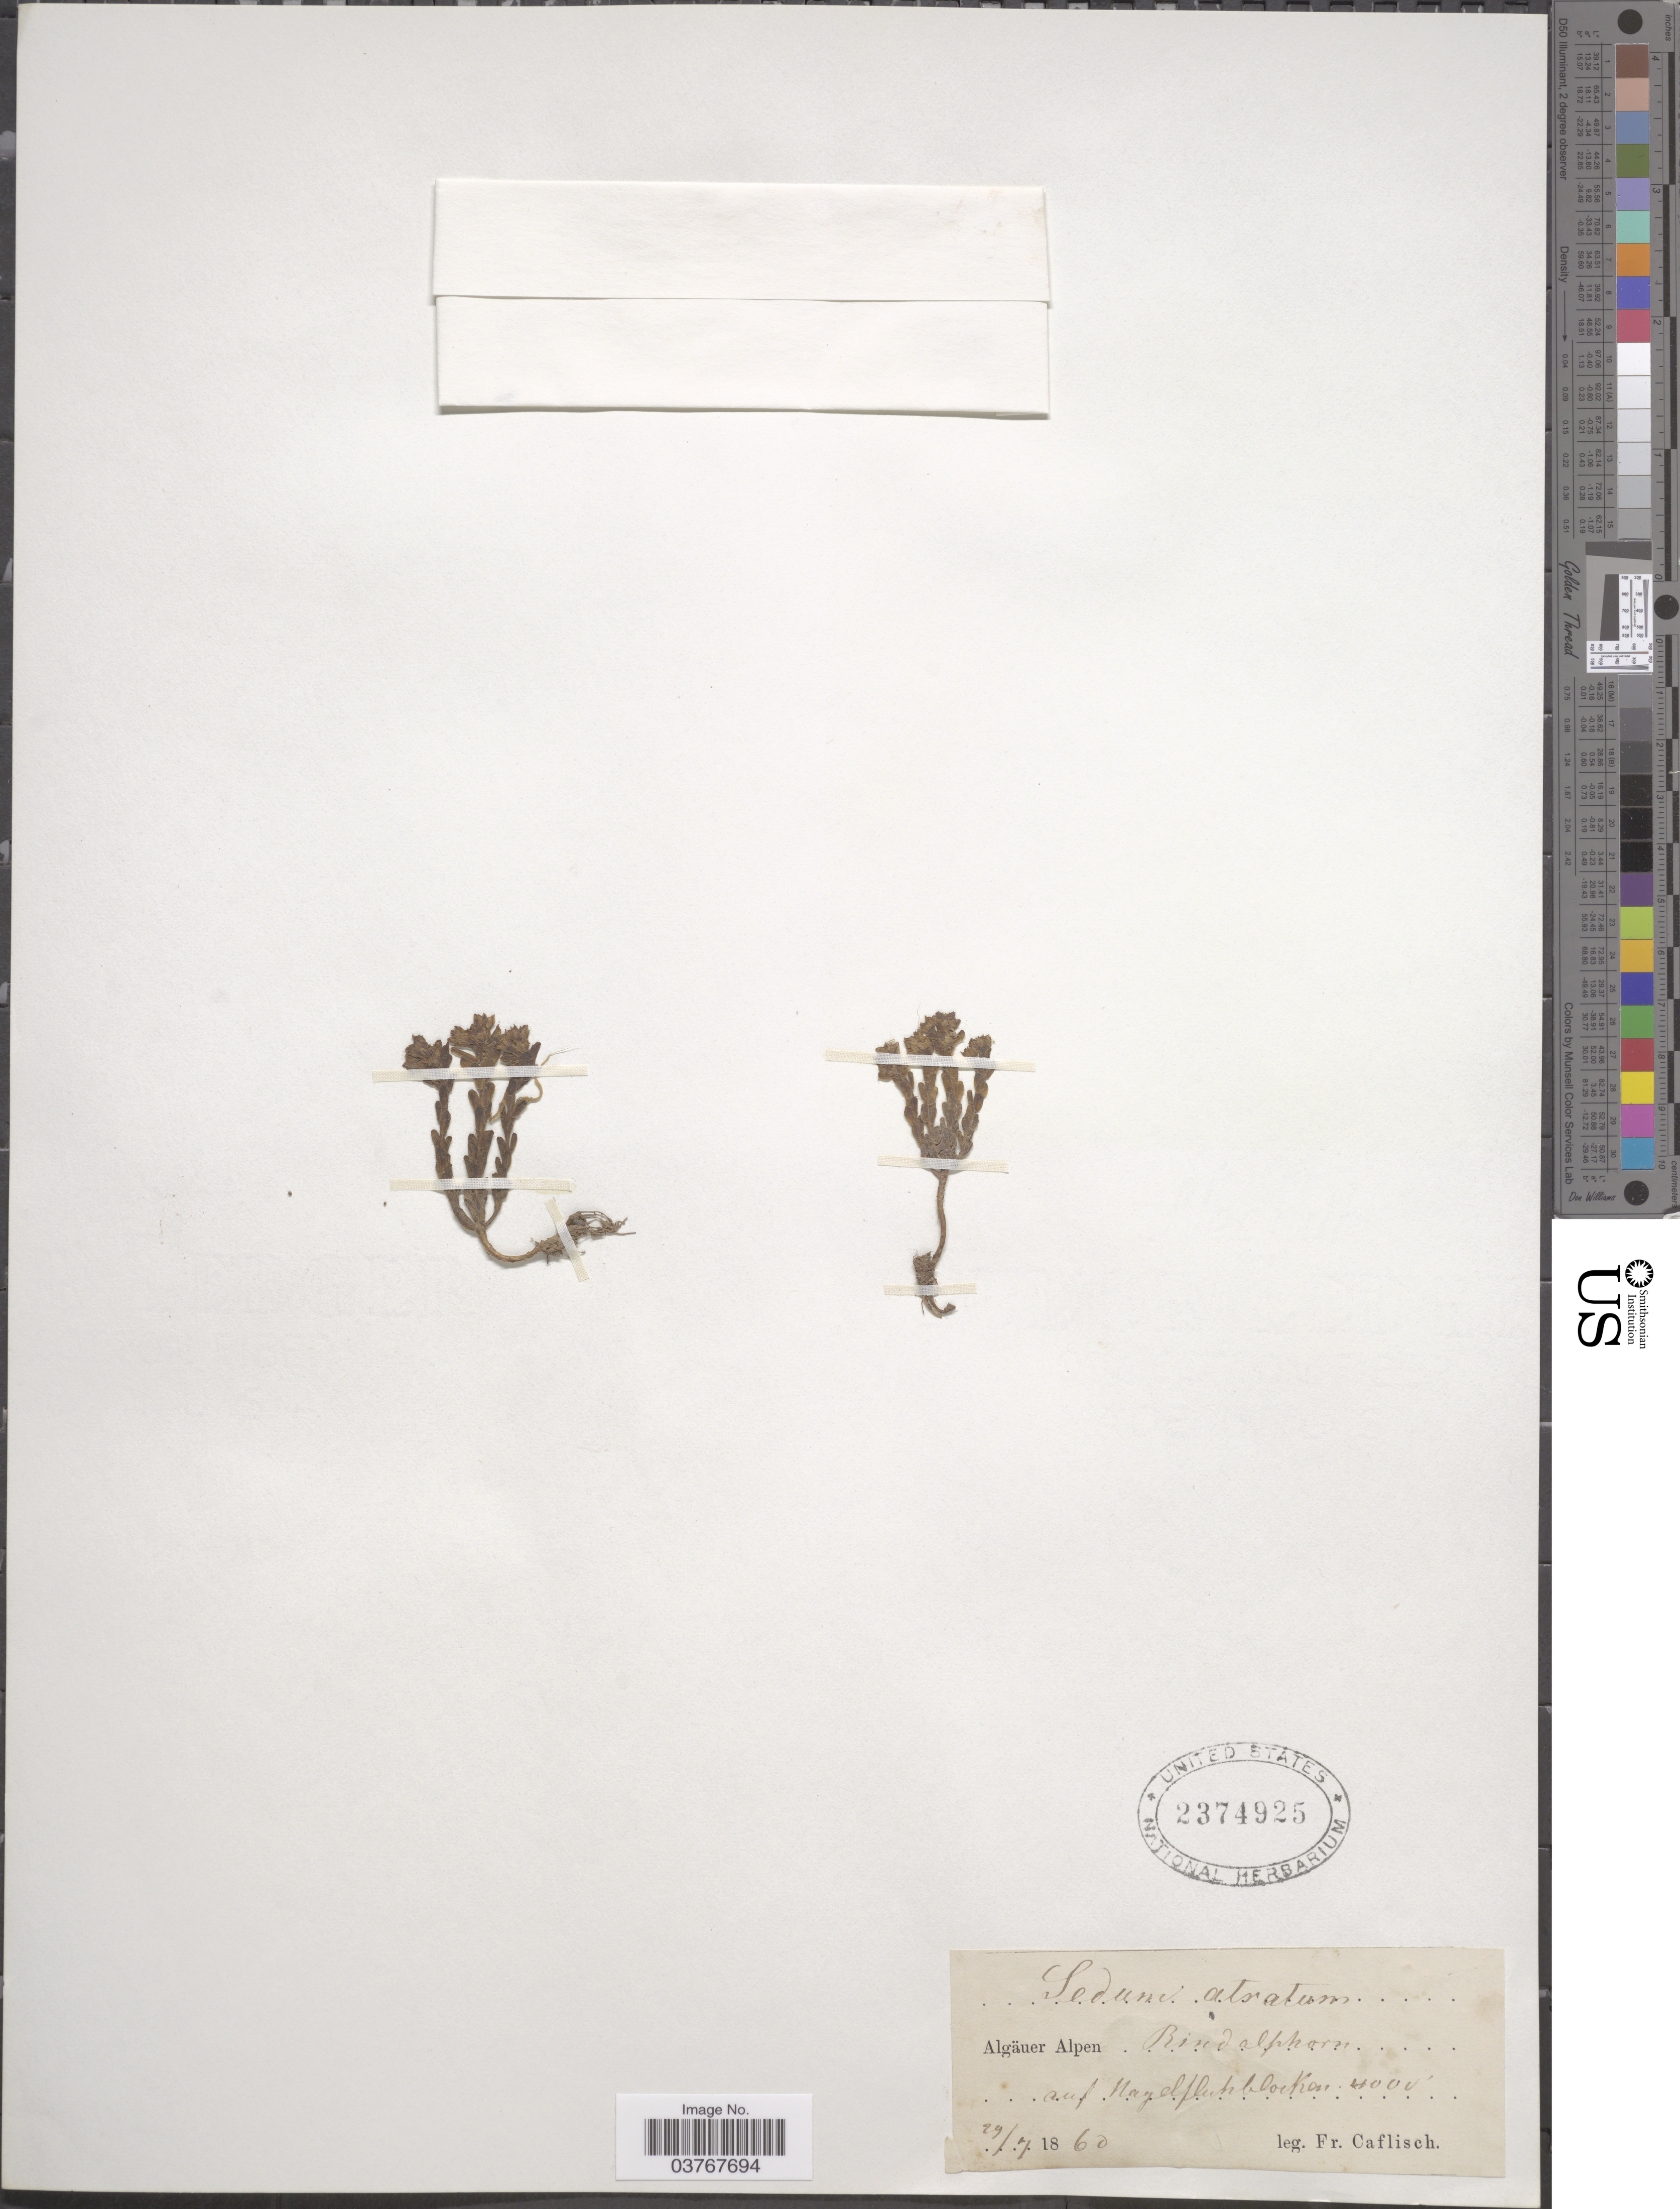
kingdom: Plantae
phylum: Tracheophyta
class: Magnoliopsida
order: Saxifragales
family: Crassulaceae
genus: Sedum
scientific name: Sedum atratum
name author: L.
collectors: J. F. Caflisch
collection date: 1860-07-29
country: Germany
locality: Algäuer Alpen, Rindalphorn auf Nagelfluhblocken.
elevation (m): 1219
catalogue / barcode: US 2374925